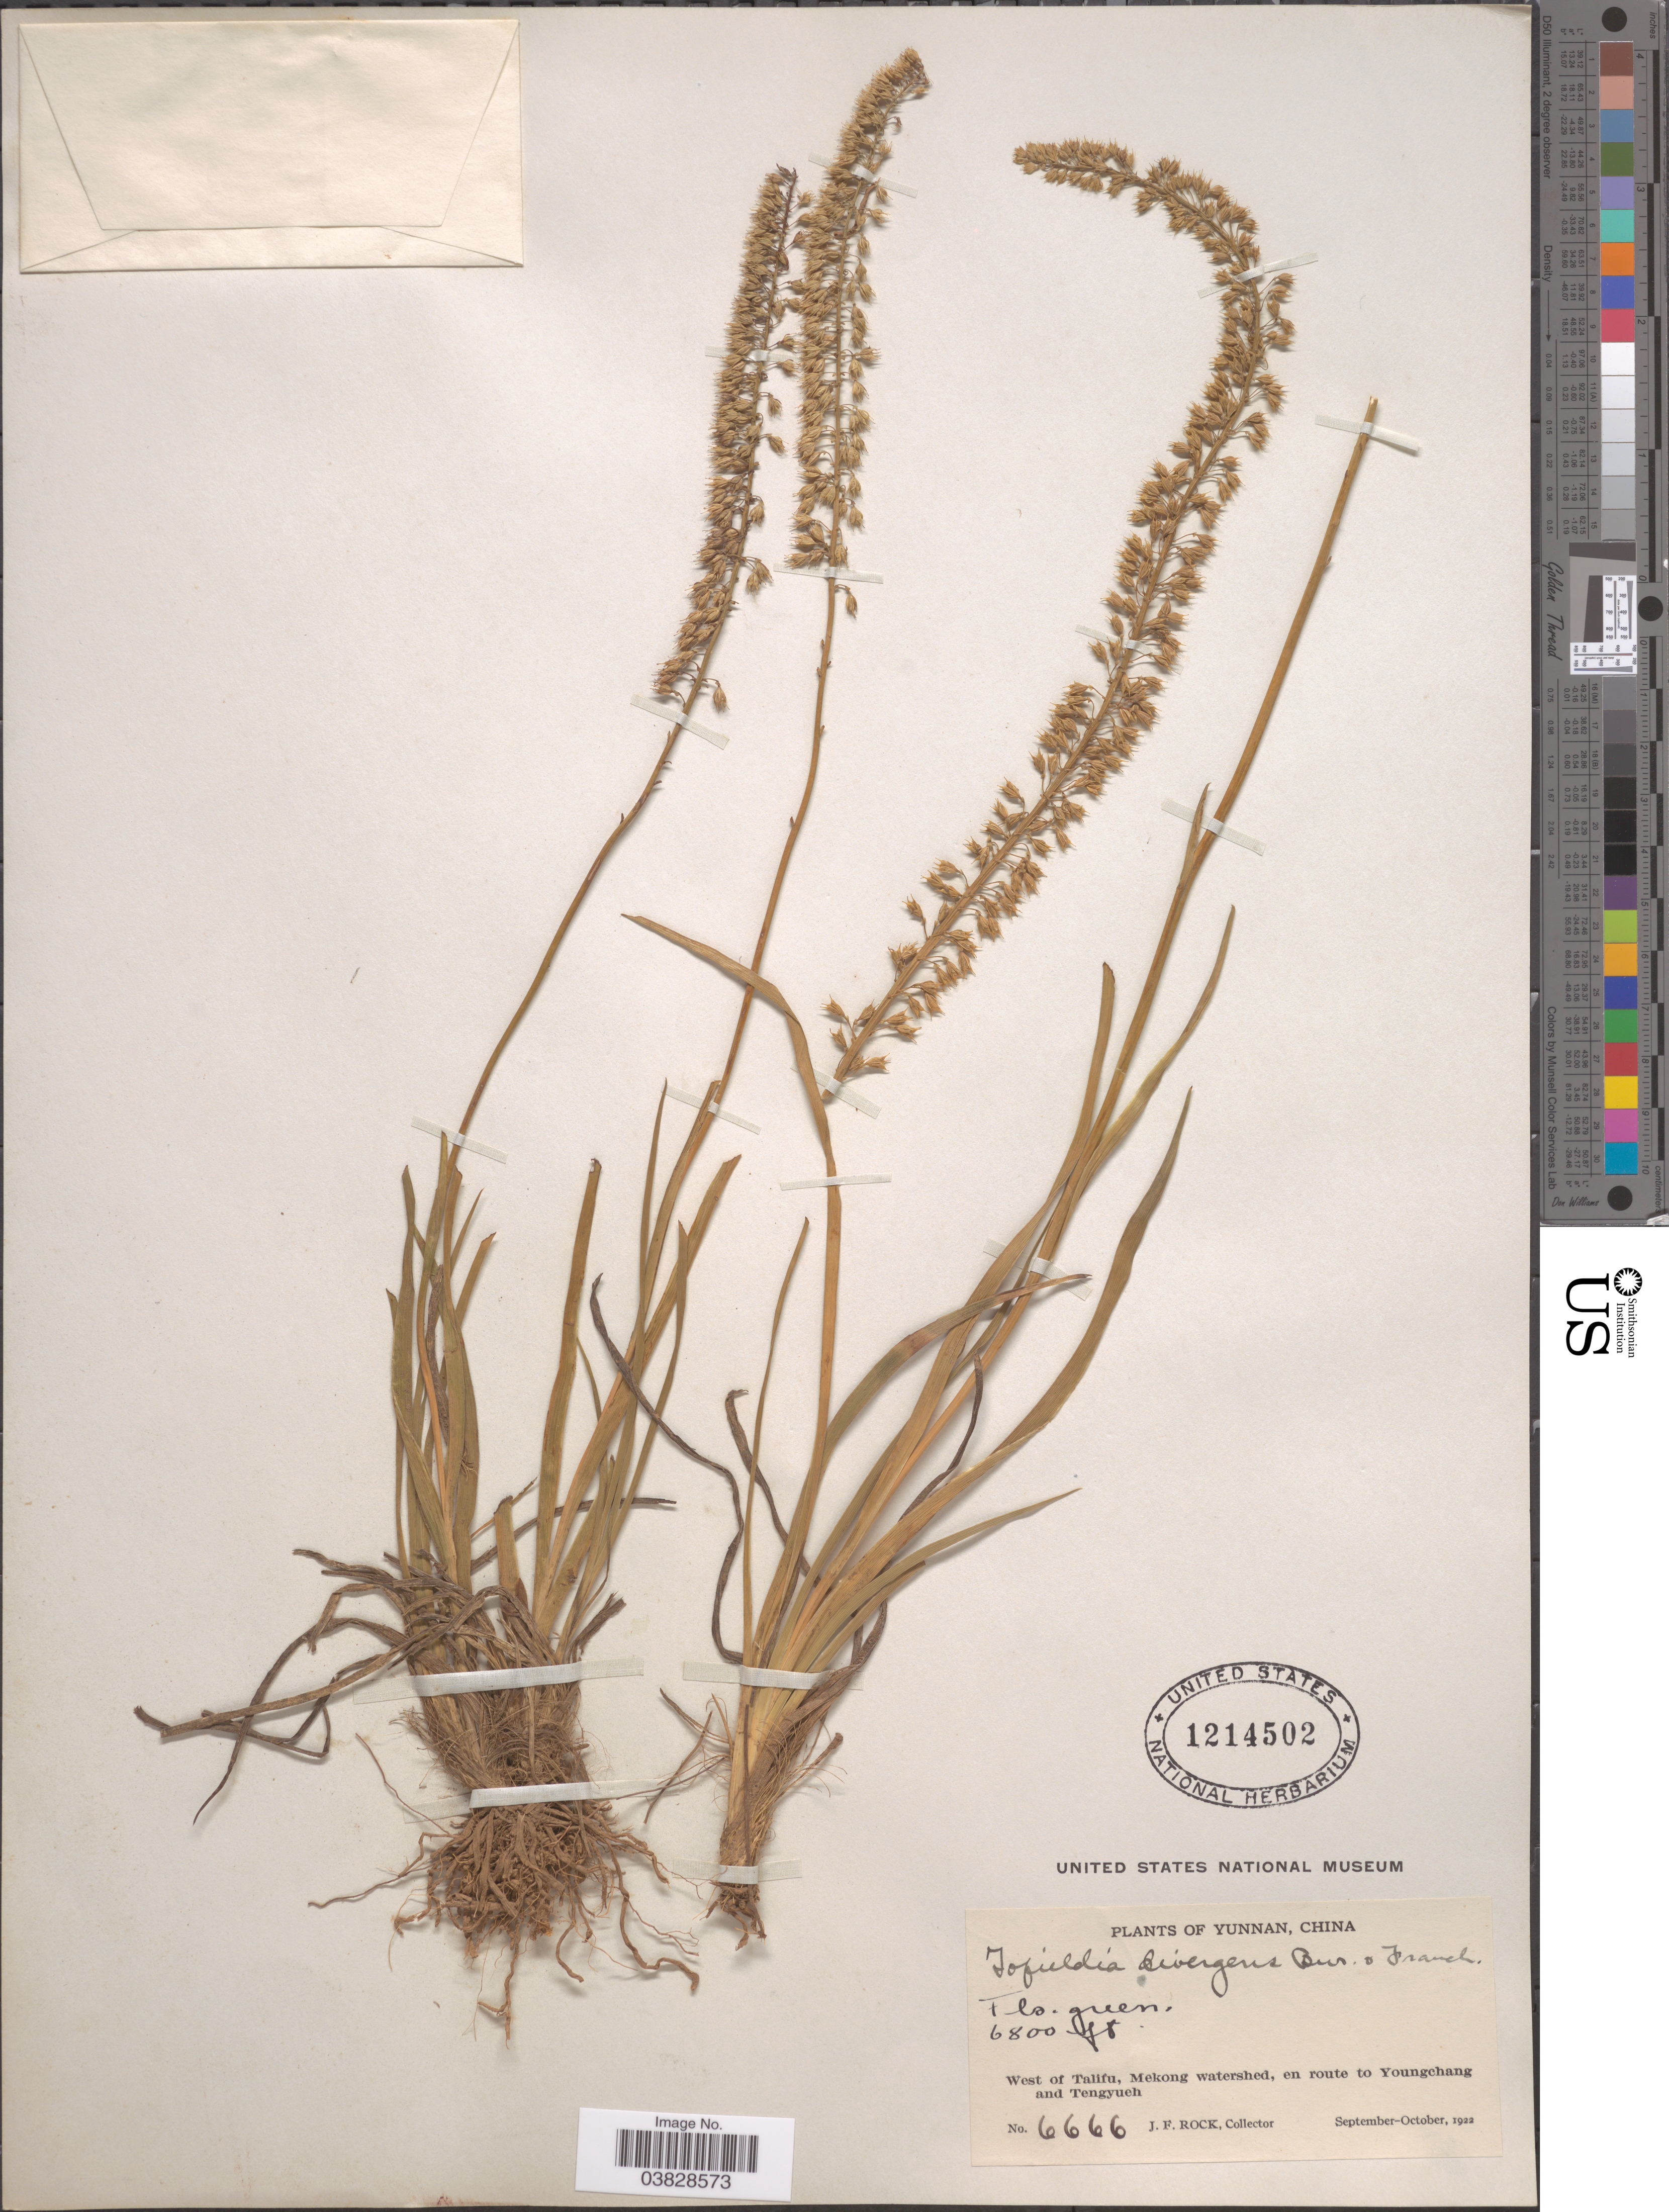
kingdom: Plantae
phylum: Tracheophyta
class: Liliopsida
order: Alismatales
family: Tofieldiaceae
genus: Tofieldia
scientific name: Tofieldia divergens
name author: Bureau & Franch.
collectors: J. Rock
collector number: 6666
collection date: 1922-09/1922-10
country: China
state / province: Yunnan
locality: West of Talifu, Mekong watershed, en route to Youngchang and Tengyueh.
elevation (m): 2073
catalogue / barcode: US 1214502